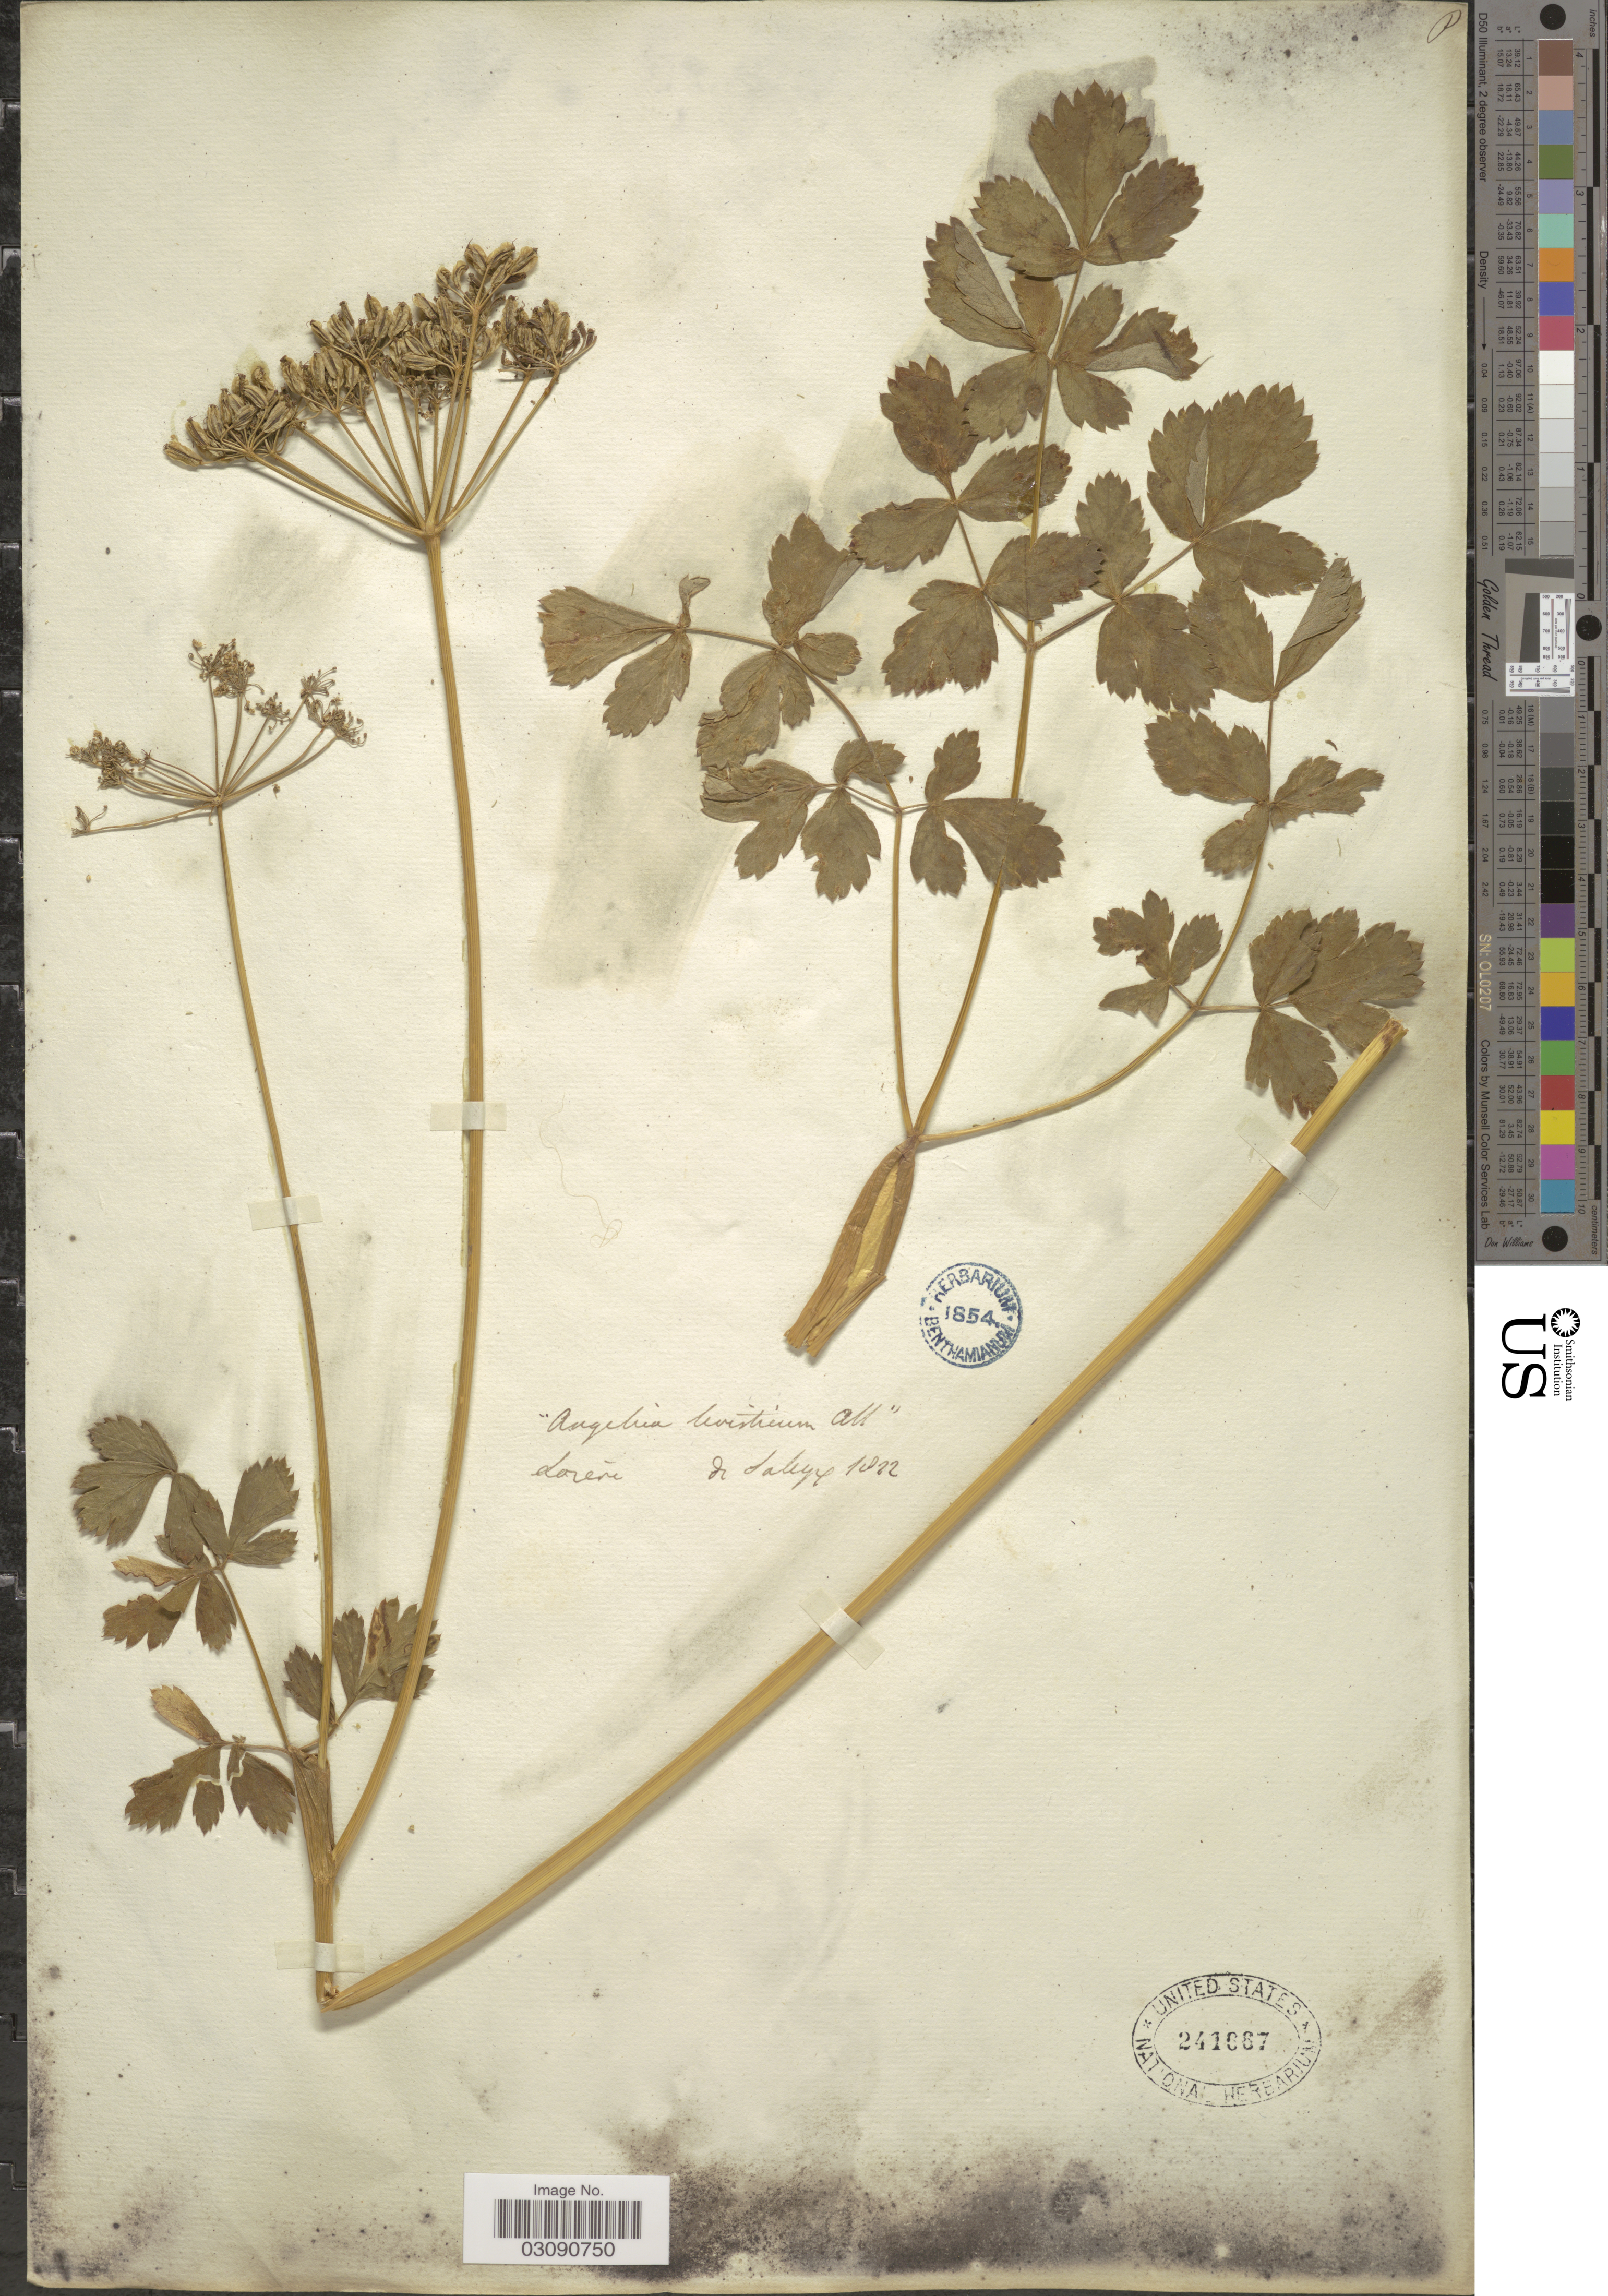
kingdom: Plantae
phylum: Tracheophyta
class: Magnoliopsida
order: Apiales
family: Apiaceae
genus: Angelica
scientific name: Angelica officinalis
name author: Moench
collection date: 1822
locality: Loreri [interpreted].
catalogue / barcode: US 241667